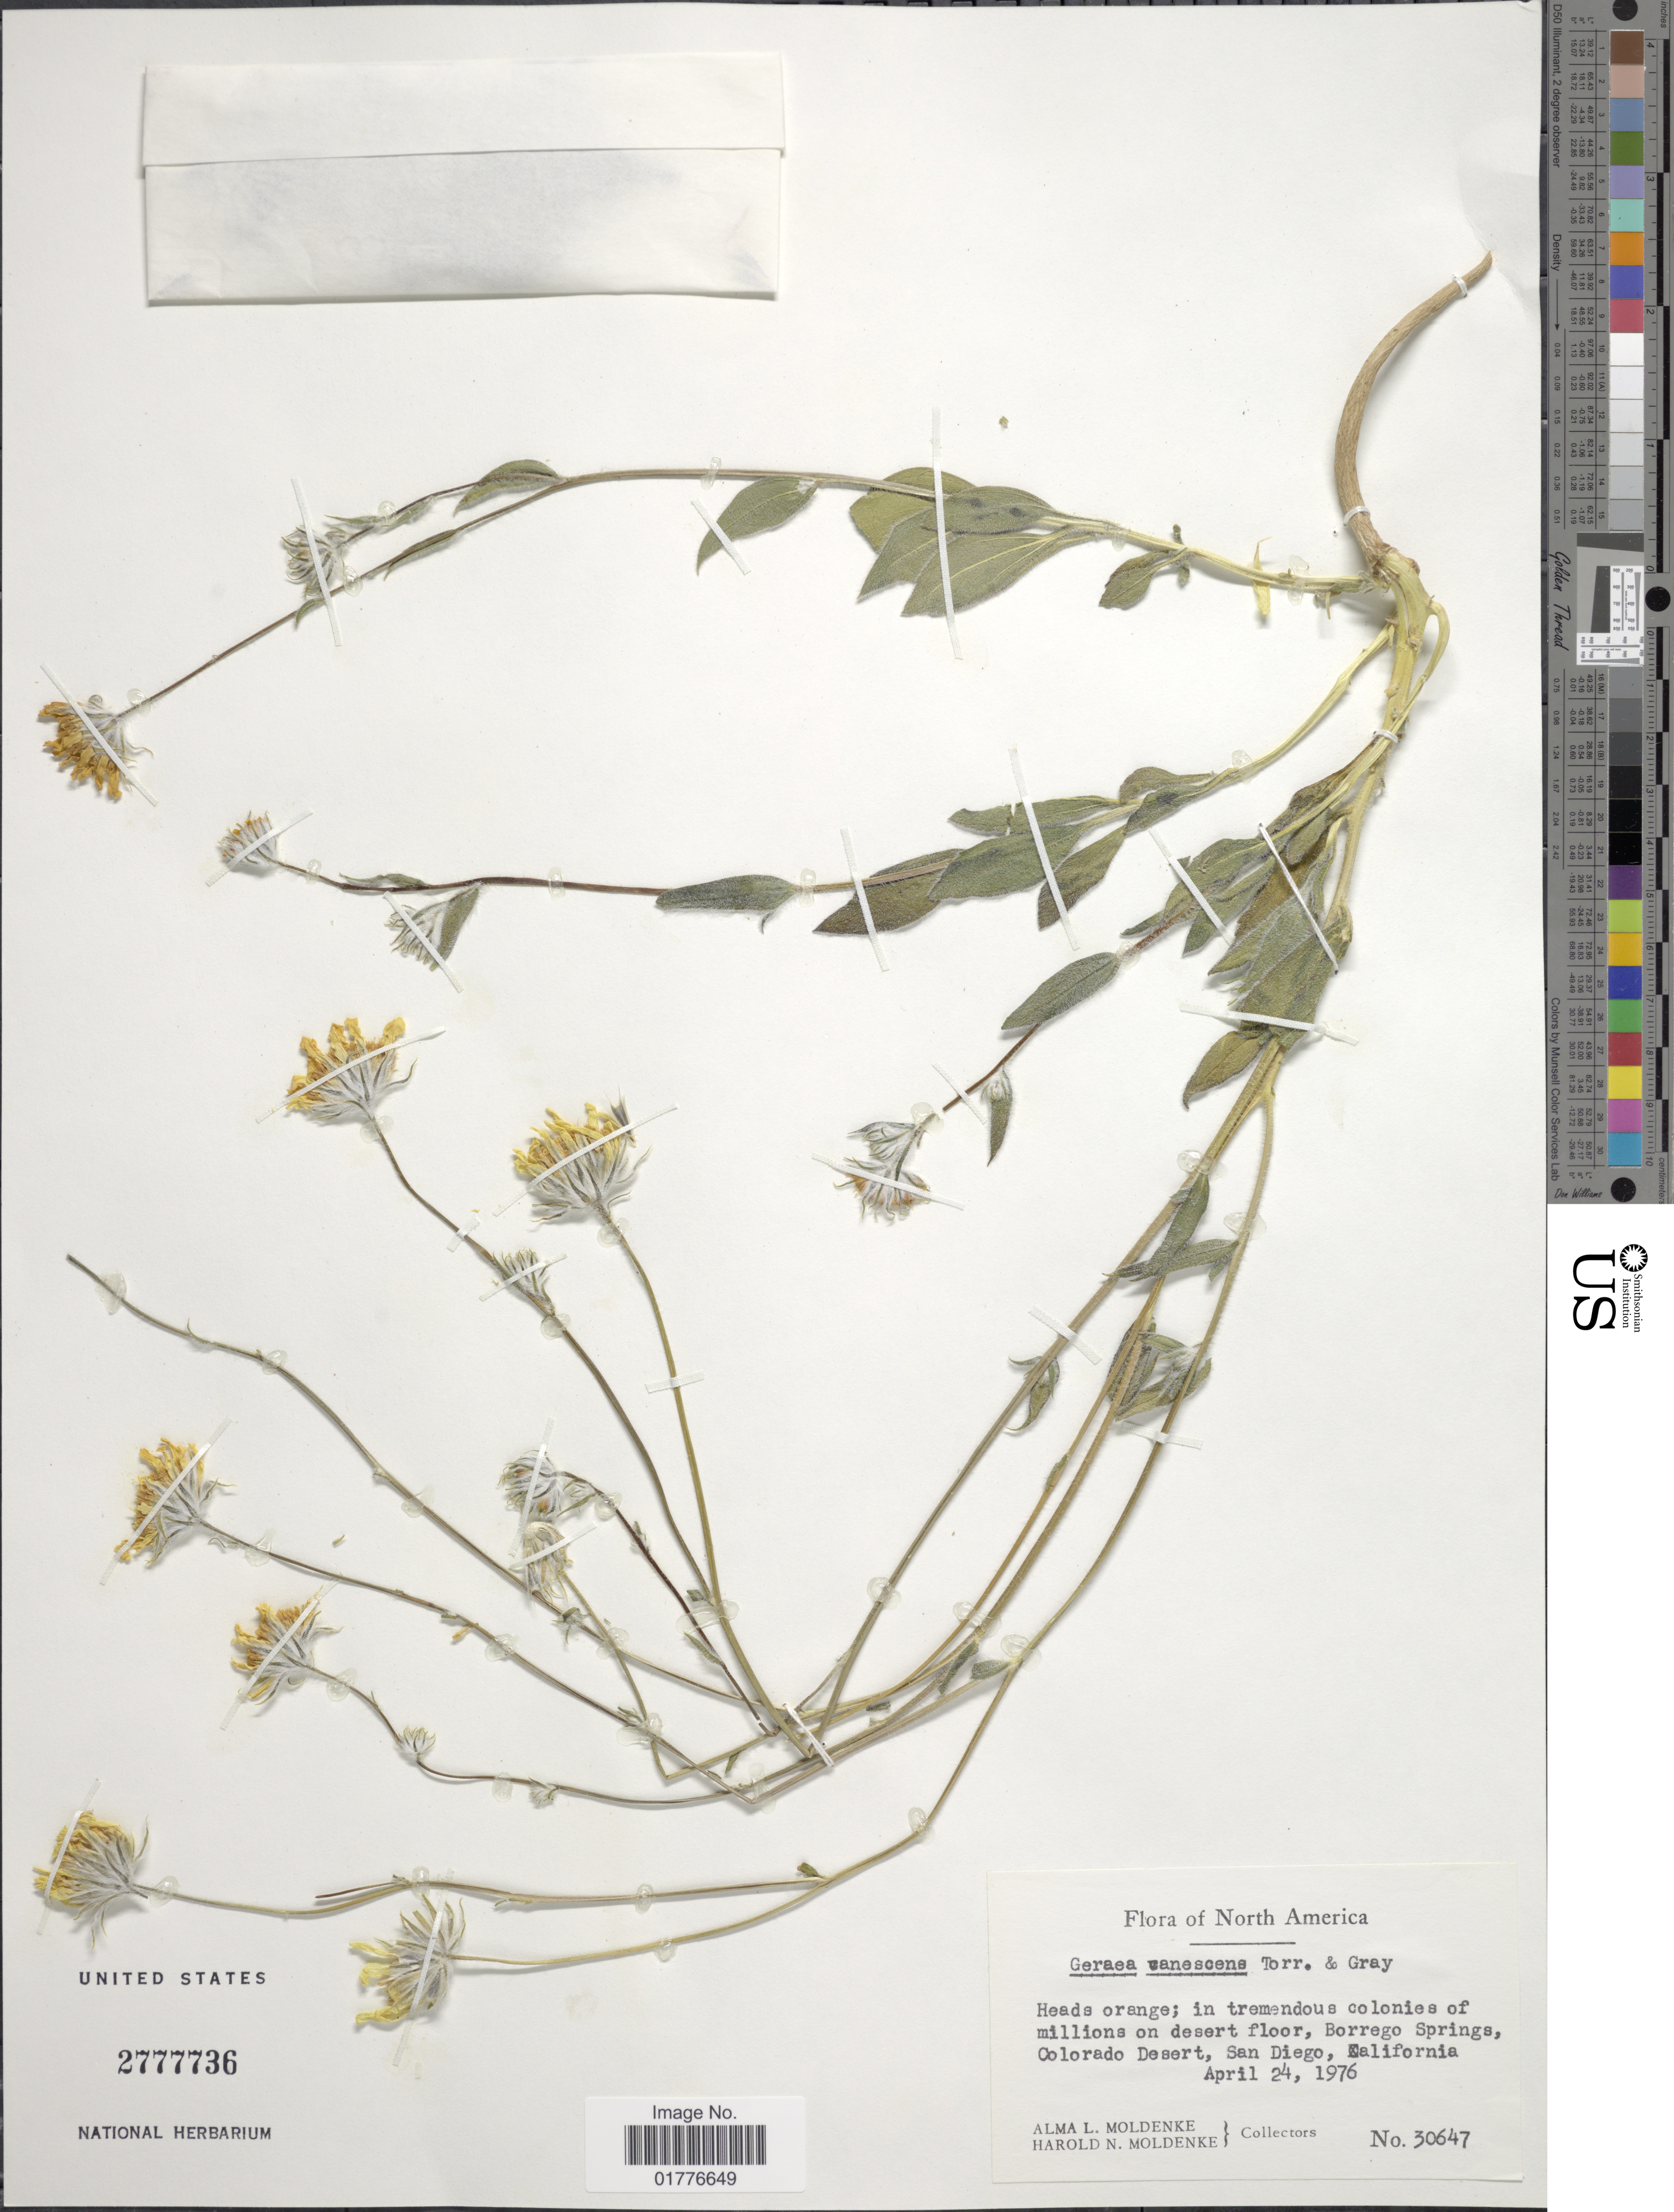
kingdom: Plantae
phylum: Tracheophyta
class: Magnoliopsida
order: Asterales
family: Asteraceae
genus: Geraea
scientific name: Geraea canescens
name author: Torr. & A. Gray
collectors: A. L. Moldenke & H. N. Moldenke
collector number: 30647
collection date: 1976-04-24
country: United States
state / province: California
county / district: San Diego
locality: In tremendous colonies of millions on desert floor, Borrego Springs, Colorado Desert, San Diego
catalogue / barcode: US 2777736